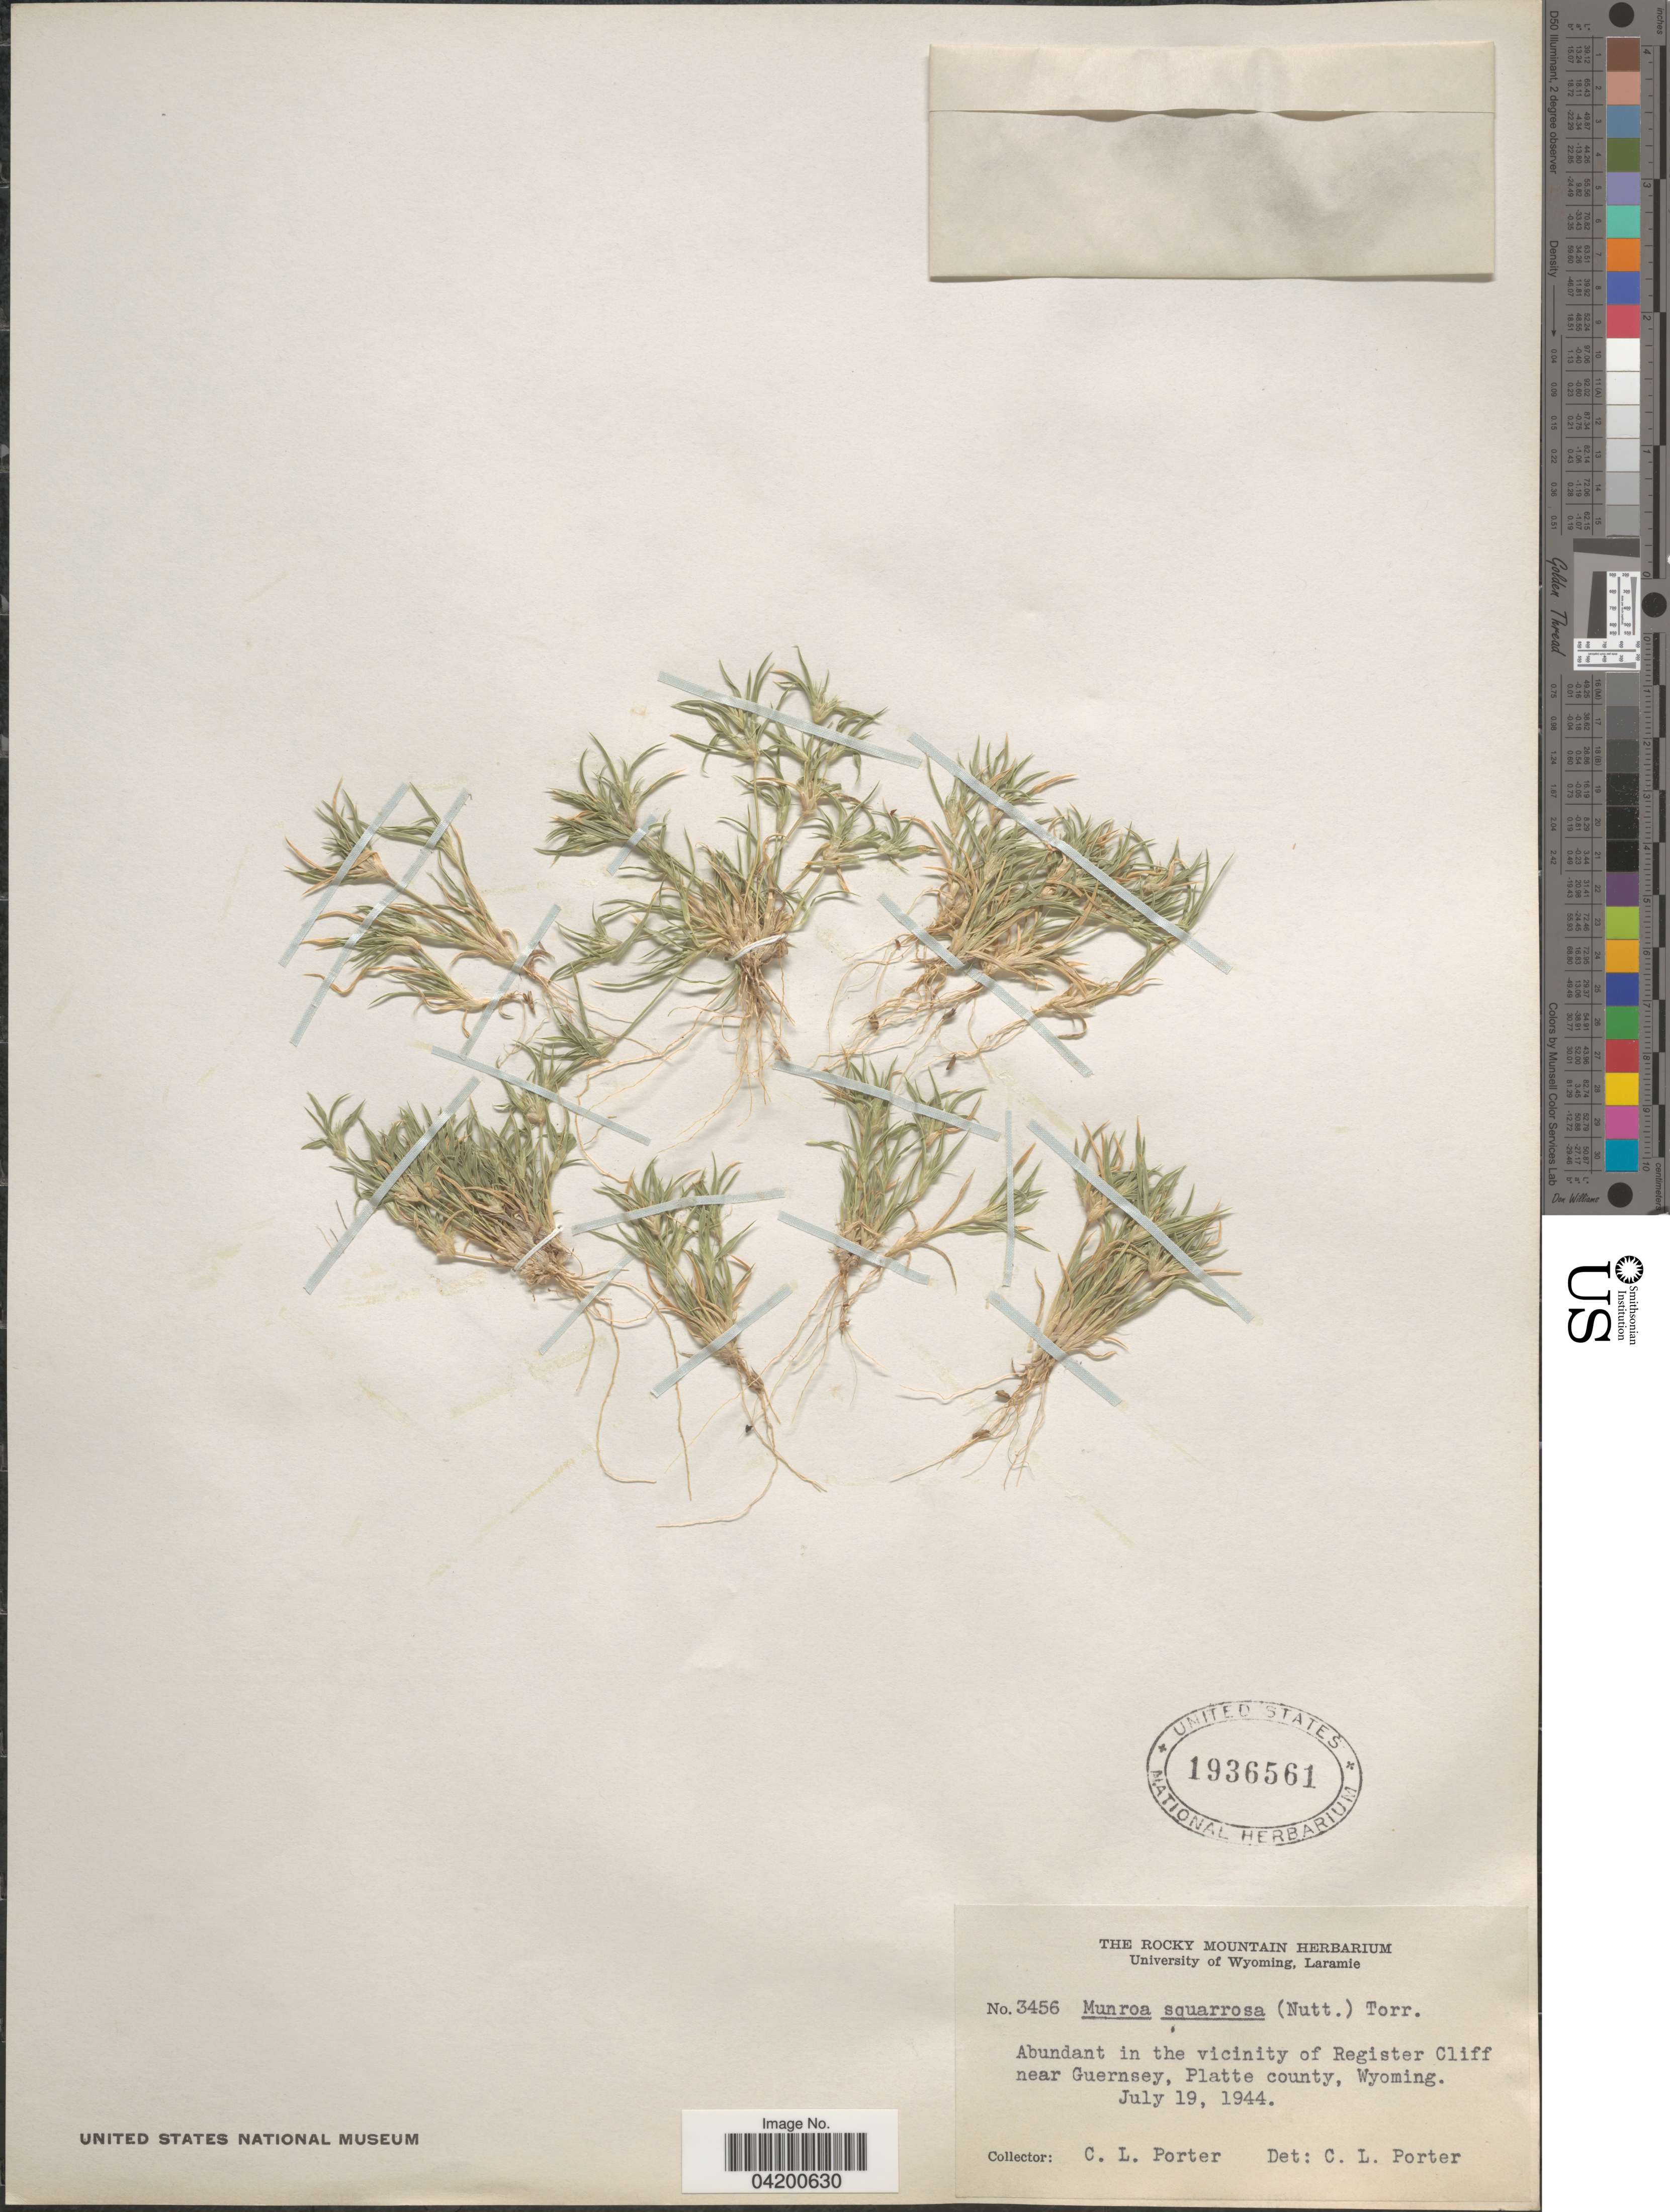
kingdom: Plantae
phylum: Tracheophyta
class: Liliopsida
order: Poales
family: Poaceae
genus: Munroa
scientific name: Munroa squarrosa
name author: (Nutt.) Torr.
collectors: C. L. Porter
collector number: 3456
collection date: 1944-07-19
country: United States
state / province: Wyoming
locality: Abundant in the vicinity of Register Cliff near Guernsey, Platte county.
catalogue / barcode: US 1936561